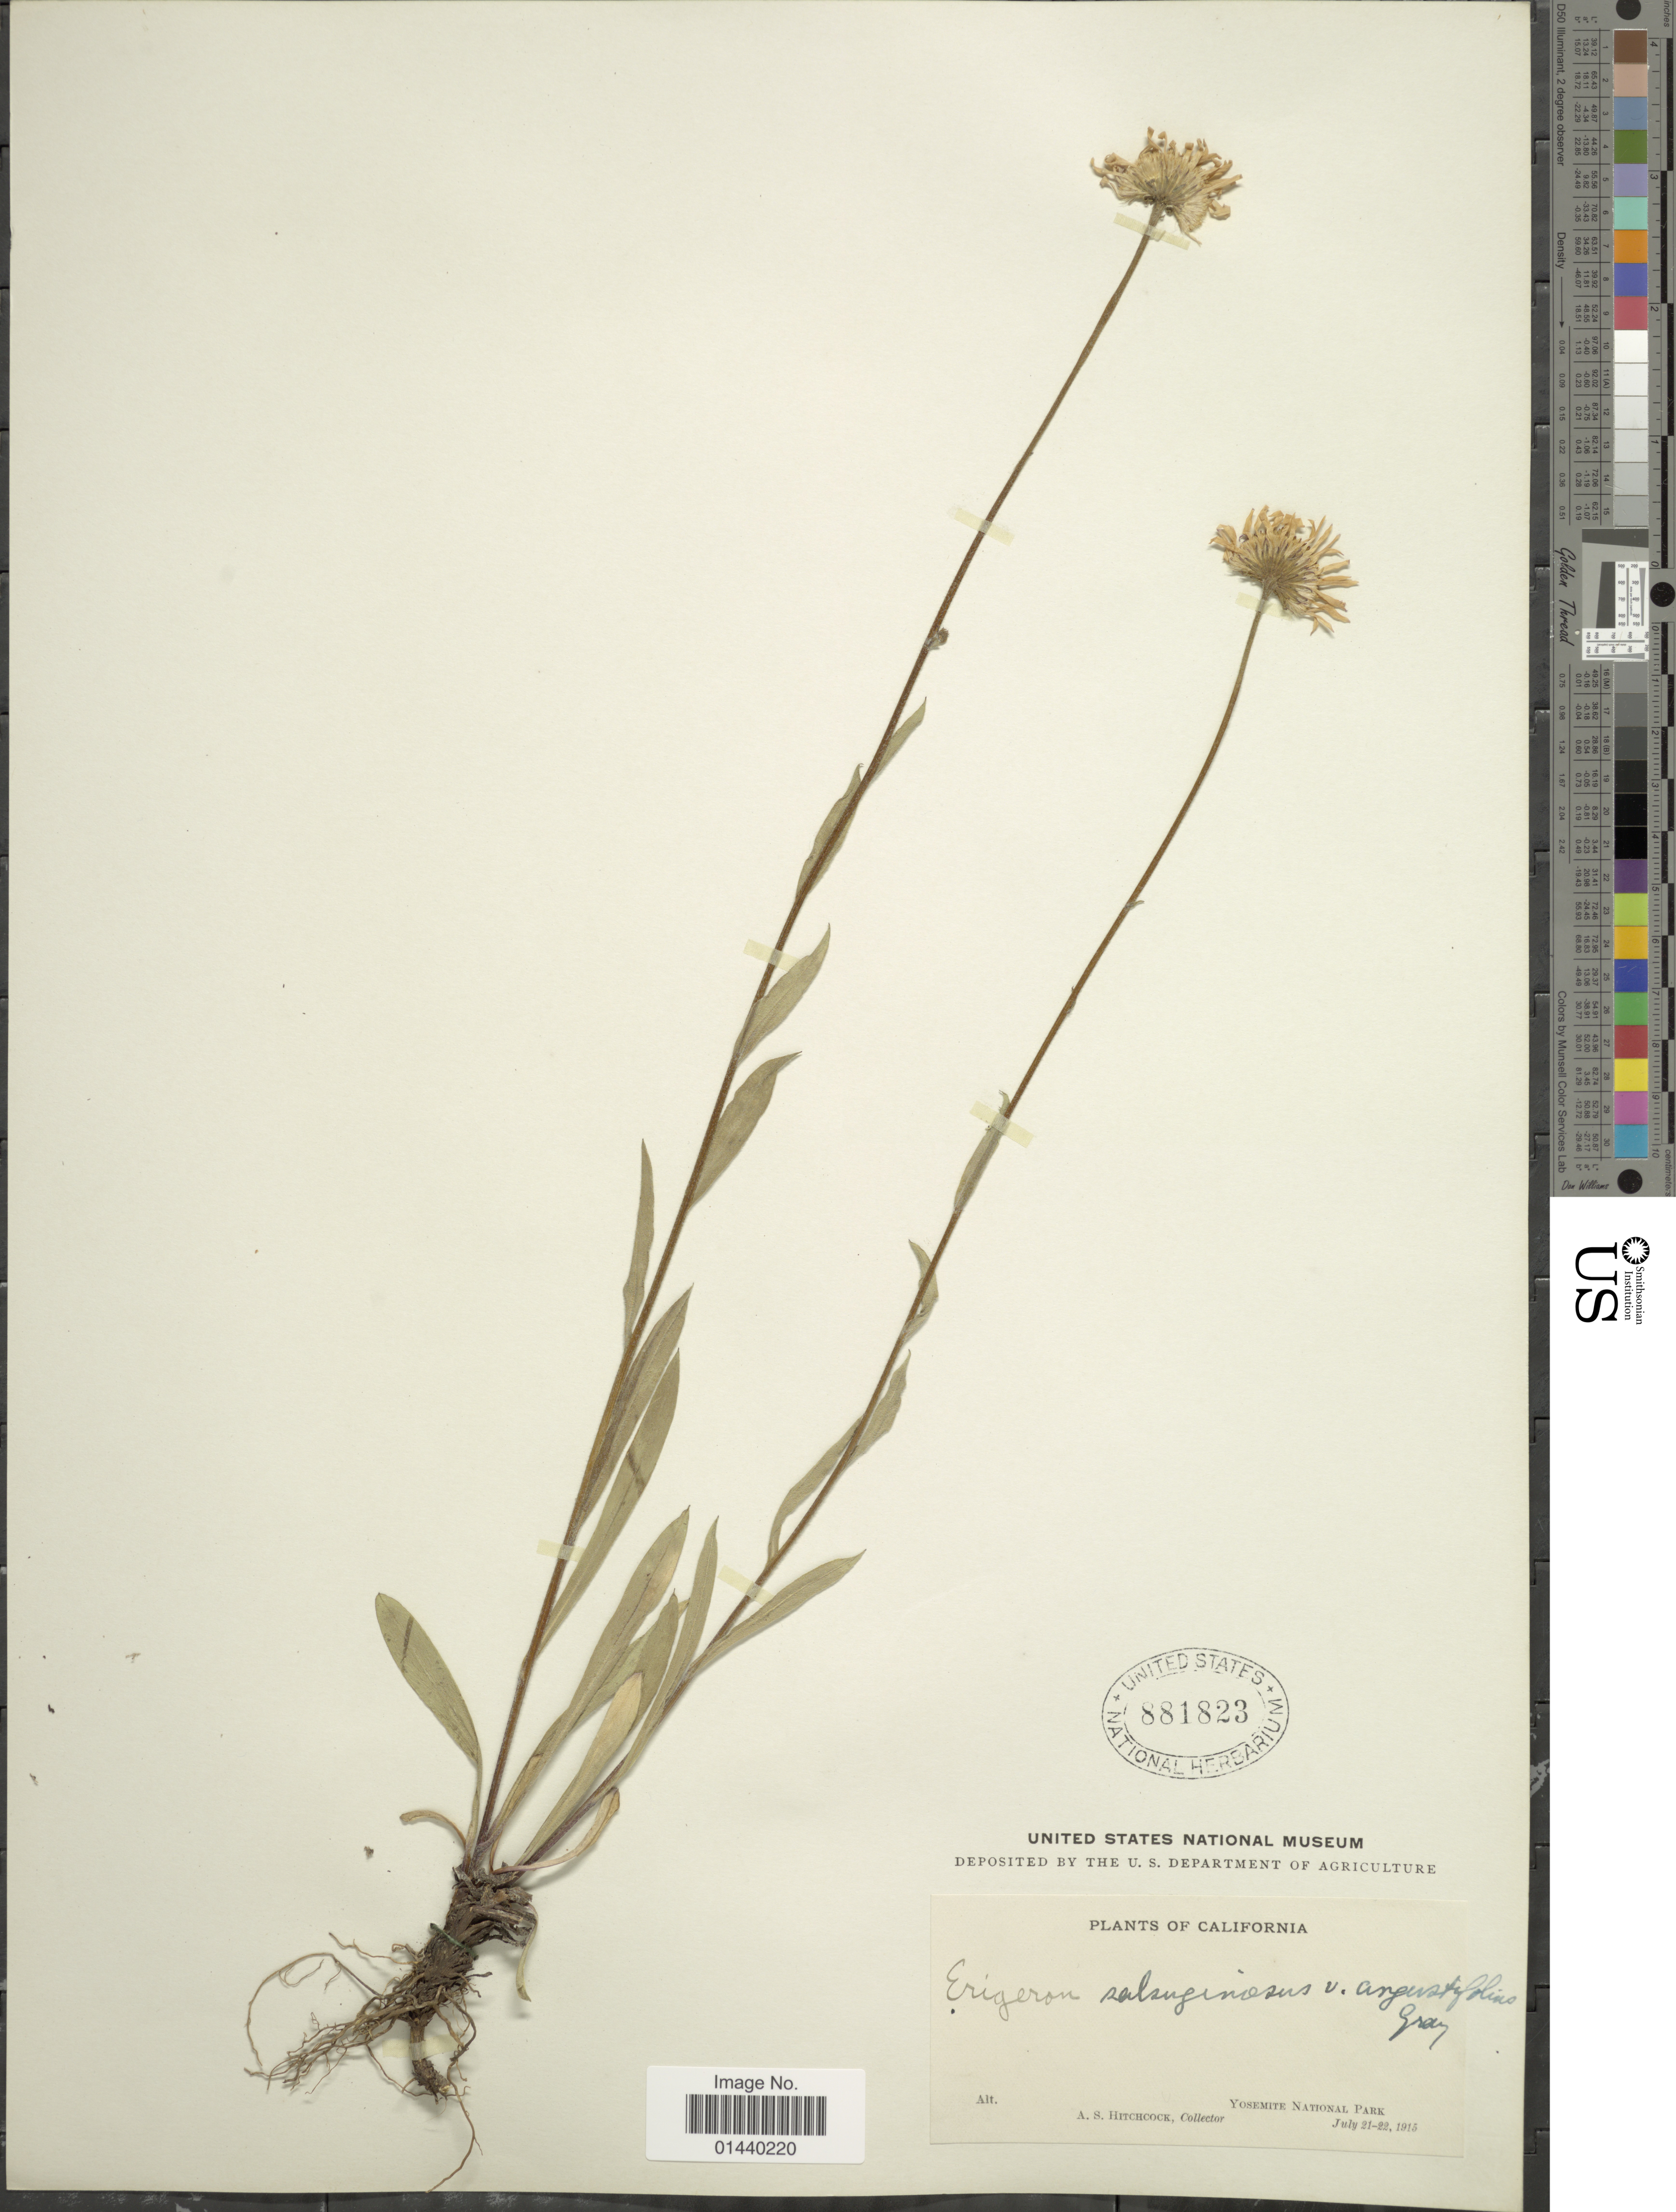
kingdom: Plantae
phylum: Tracheophyta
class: Magnoliopsida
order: Asterales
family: Asteraceae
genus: Erigeron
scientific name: Erigeron salsuginosus var. angustifolius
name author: A. Gray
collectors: A. S. Hitchcock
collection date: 1915-07-21/1915-07-22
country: United States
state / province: California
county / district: Mariposa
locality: Yosemite National Park.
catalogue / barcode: US 881823